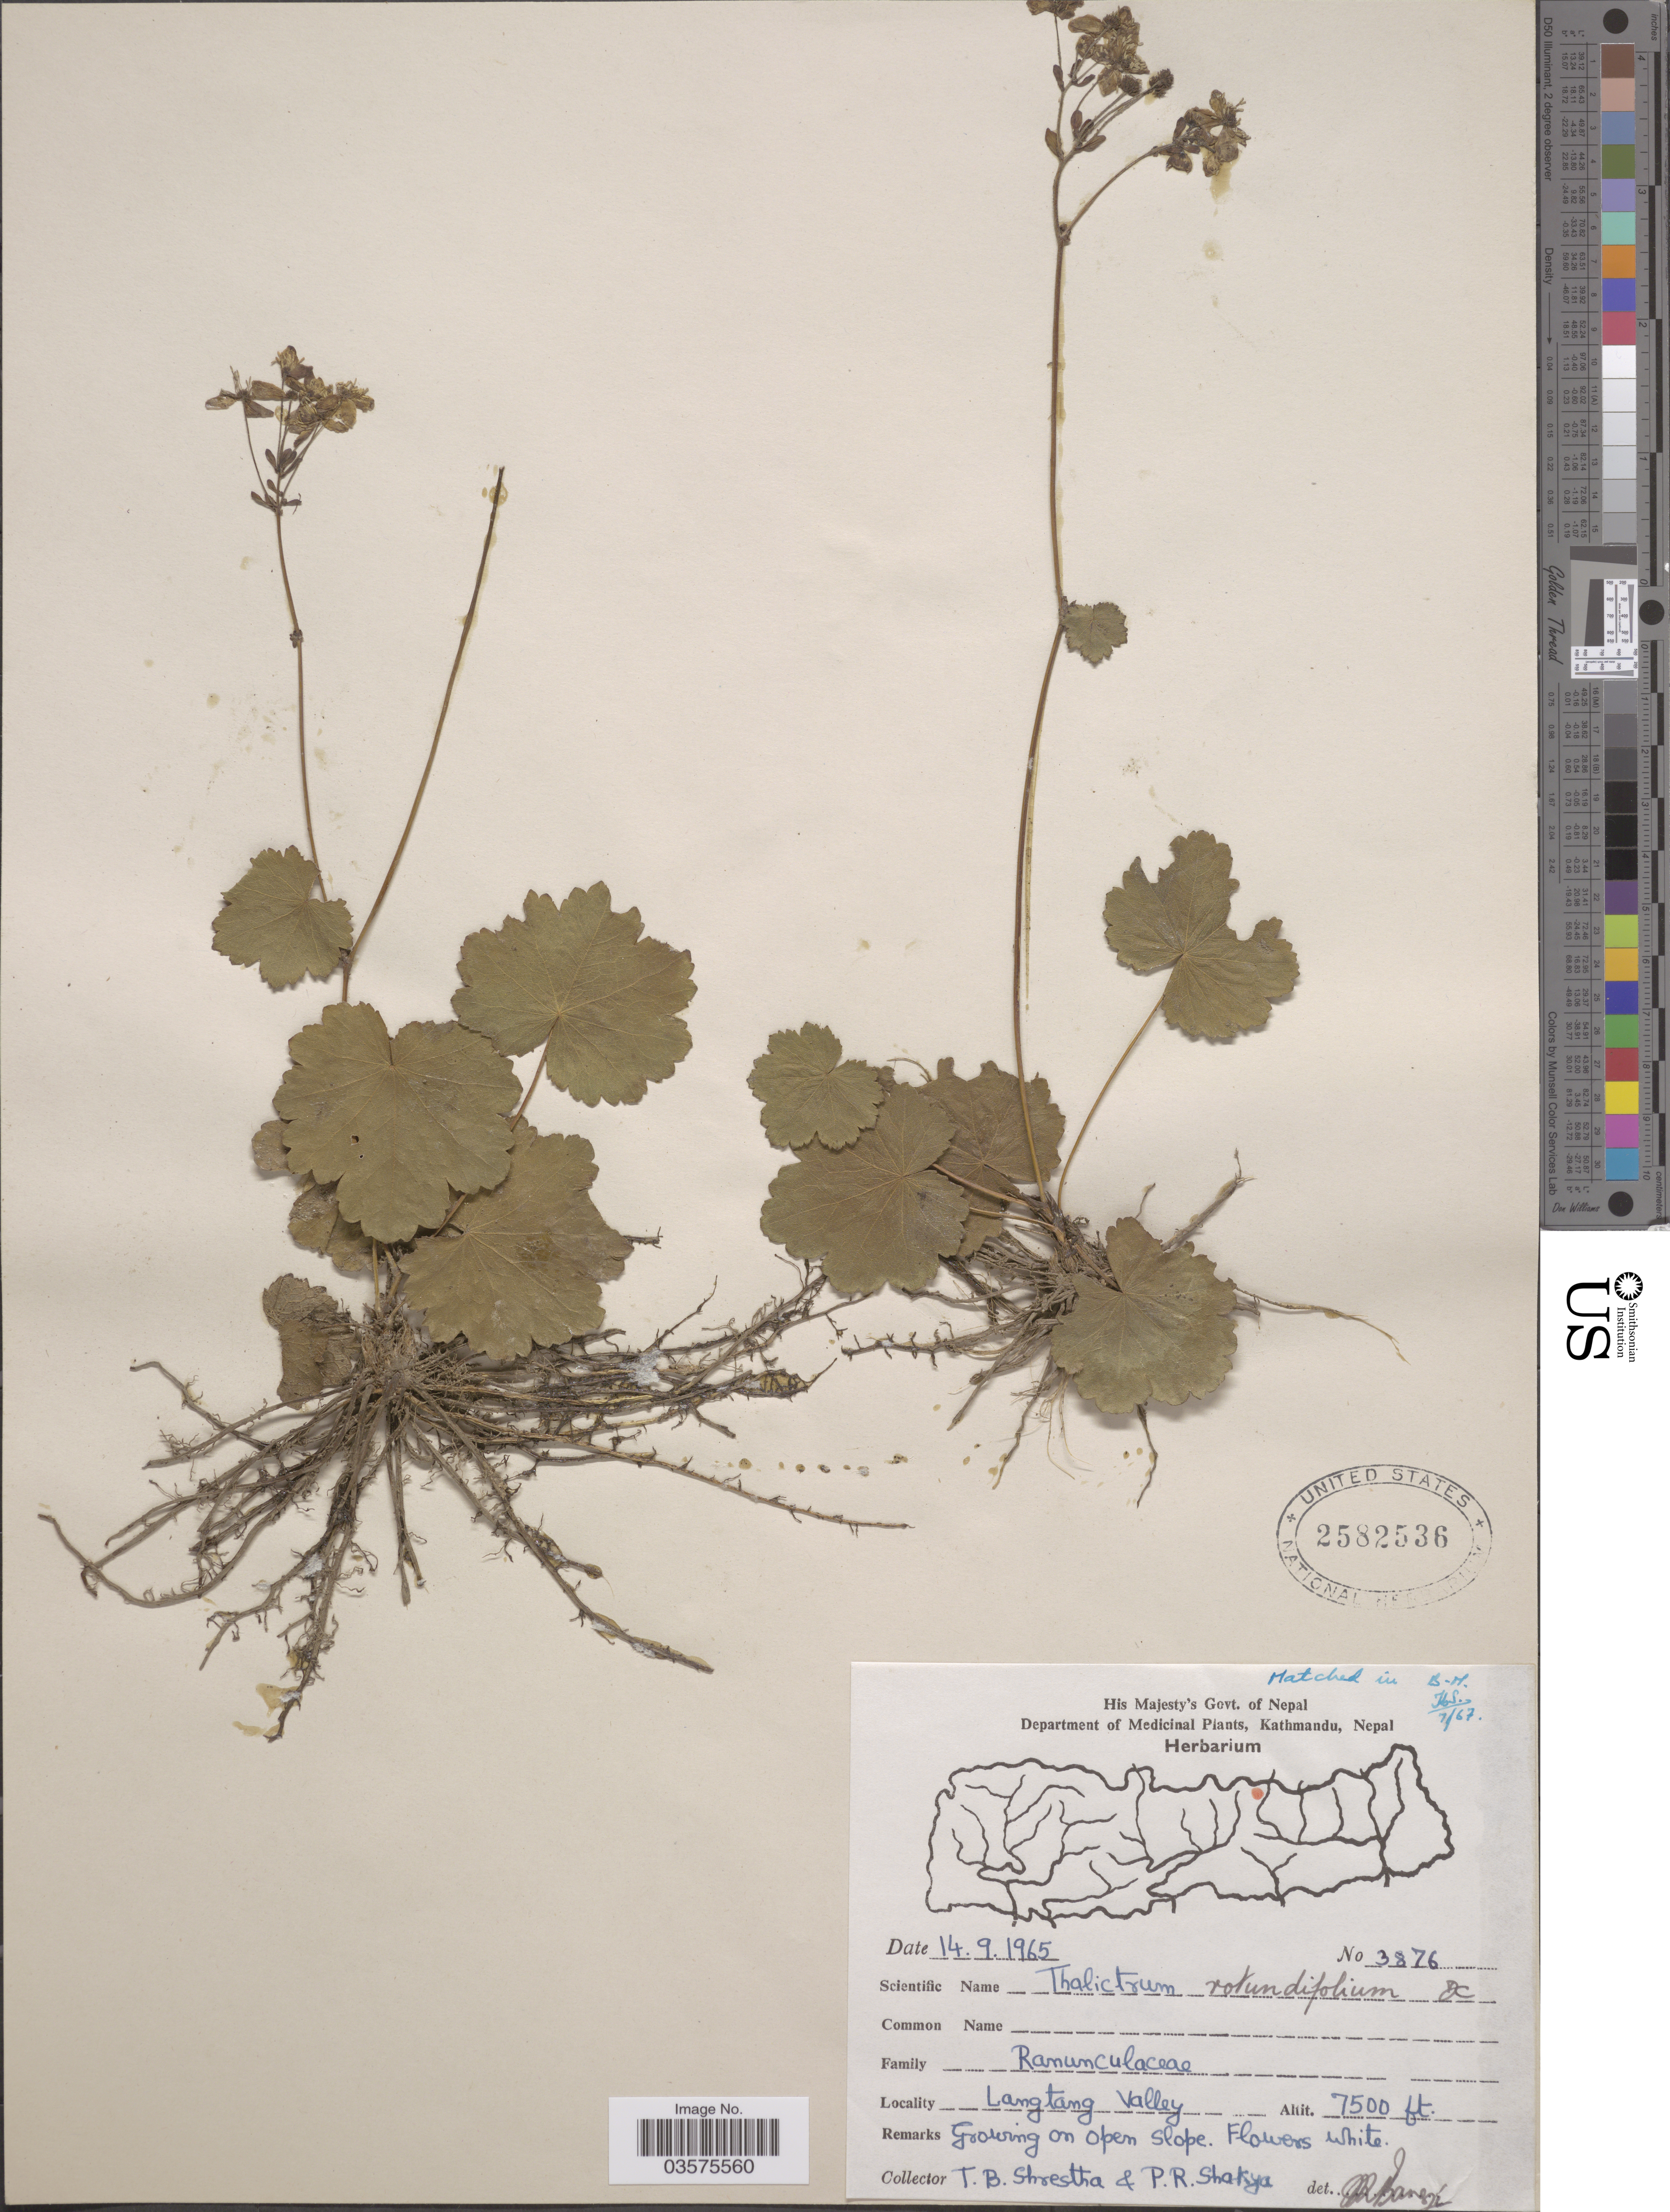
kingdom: Plantae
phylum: Tracheophyta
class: Magnoliopsida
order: Ranunculales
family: Ranunculaceae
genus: Thalictrum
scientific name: Thalictrum rotundifolium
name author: DC.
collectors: T. B. Shrestha & P. Shakya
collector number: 3876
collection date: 1965-09-14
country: Nepal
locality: Langtang Valley.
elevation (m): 2286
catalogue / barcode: US 2582536